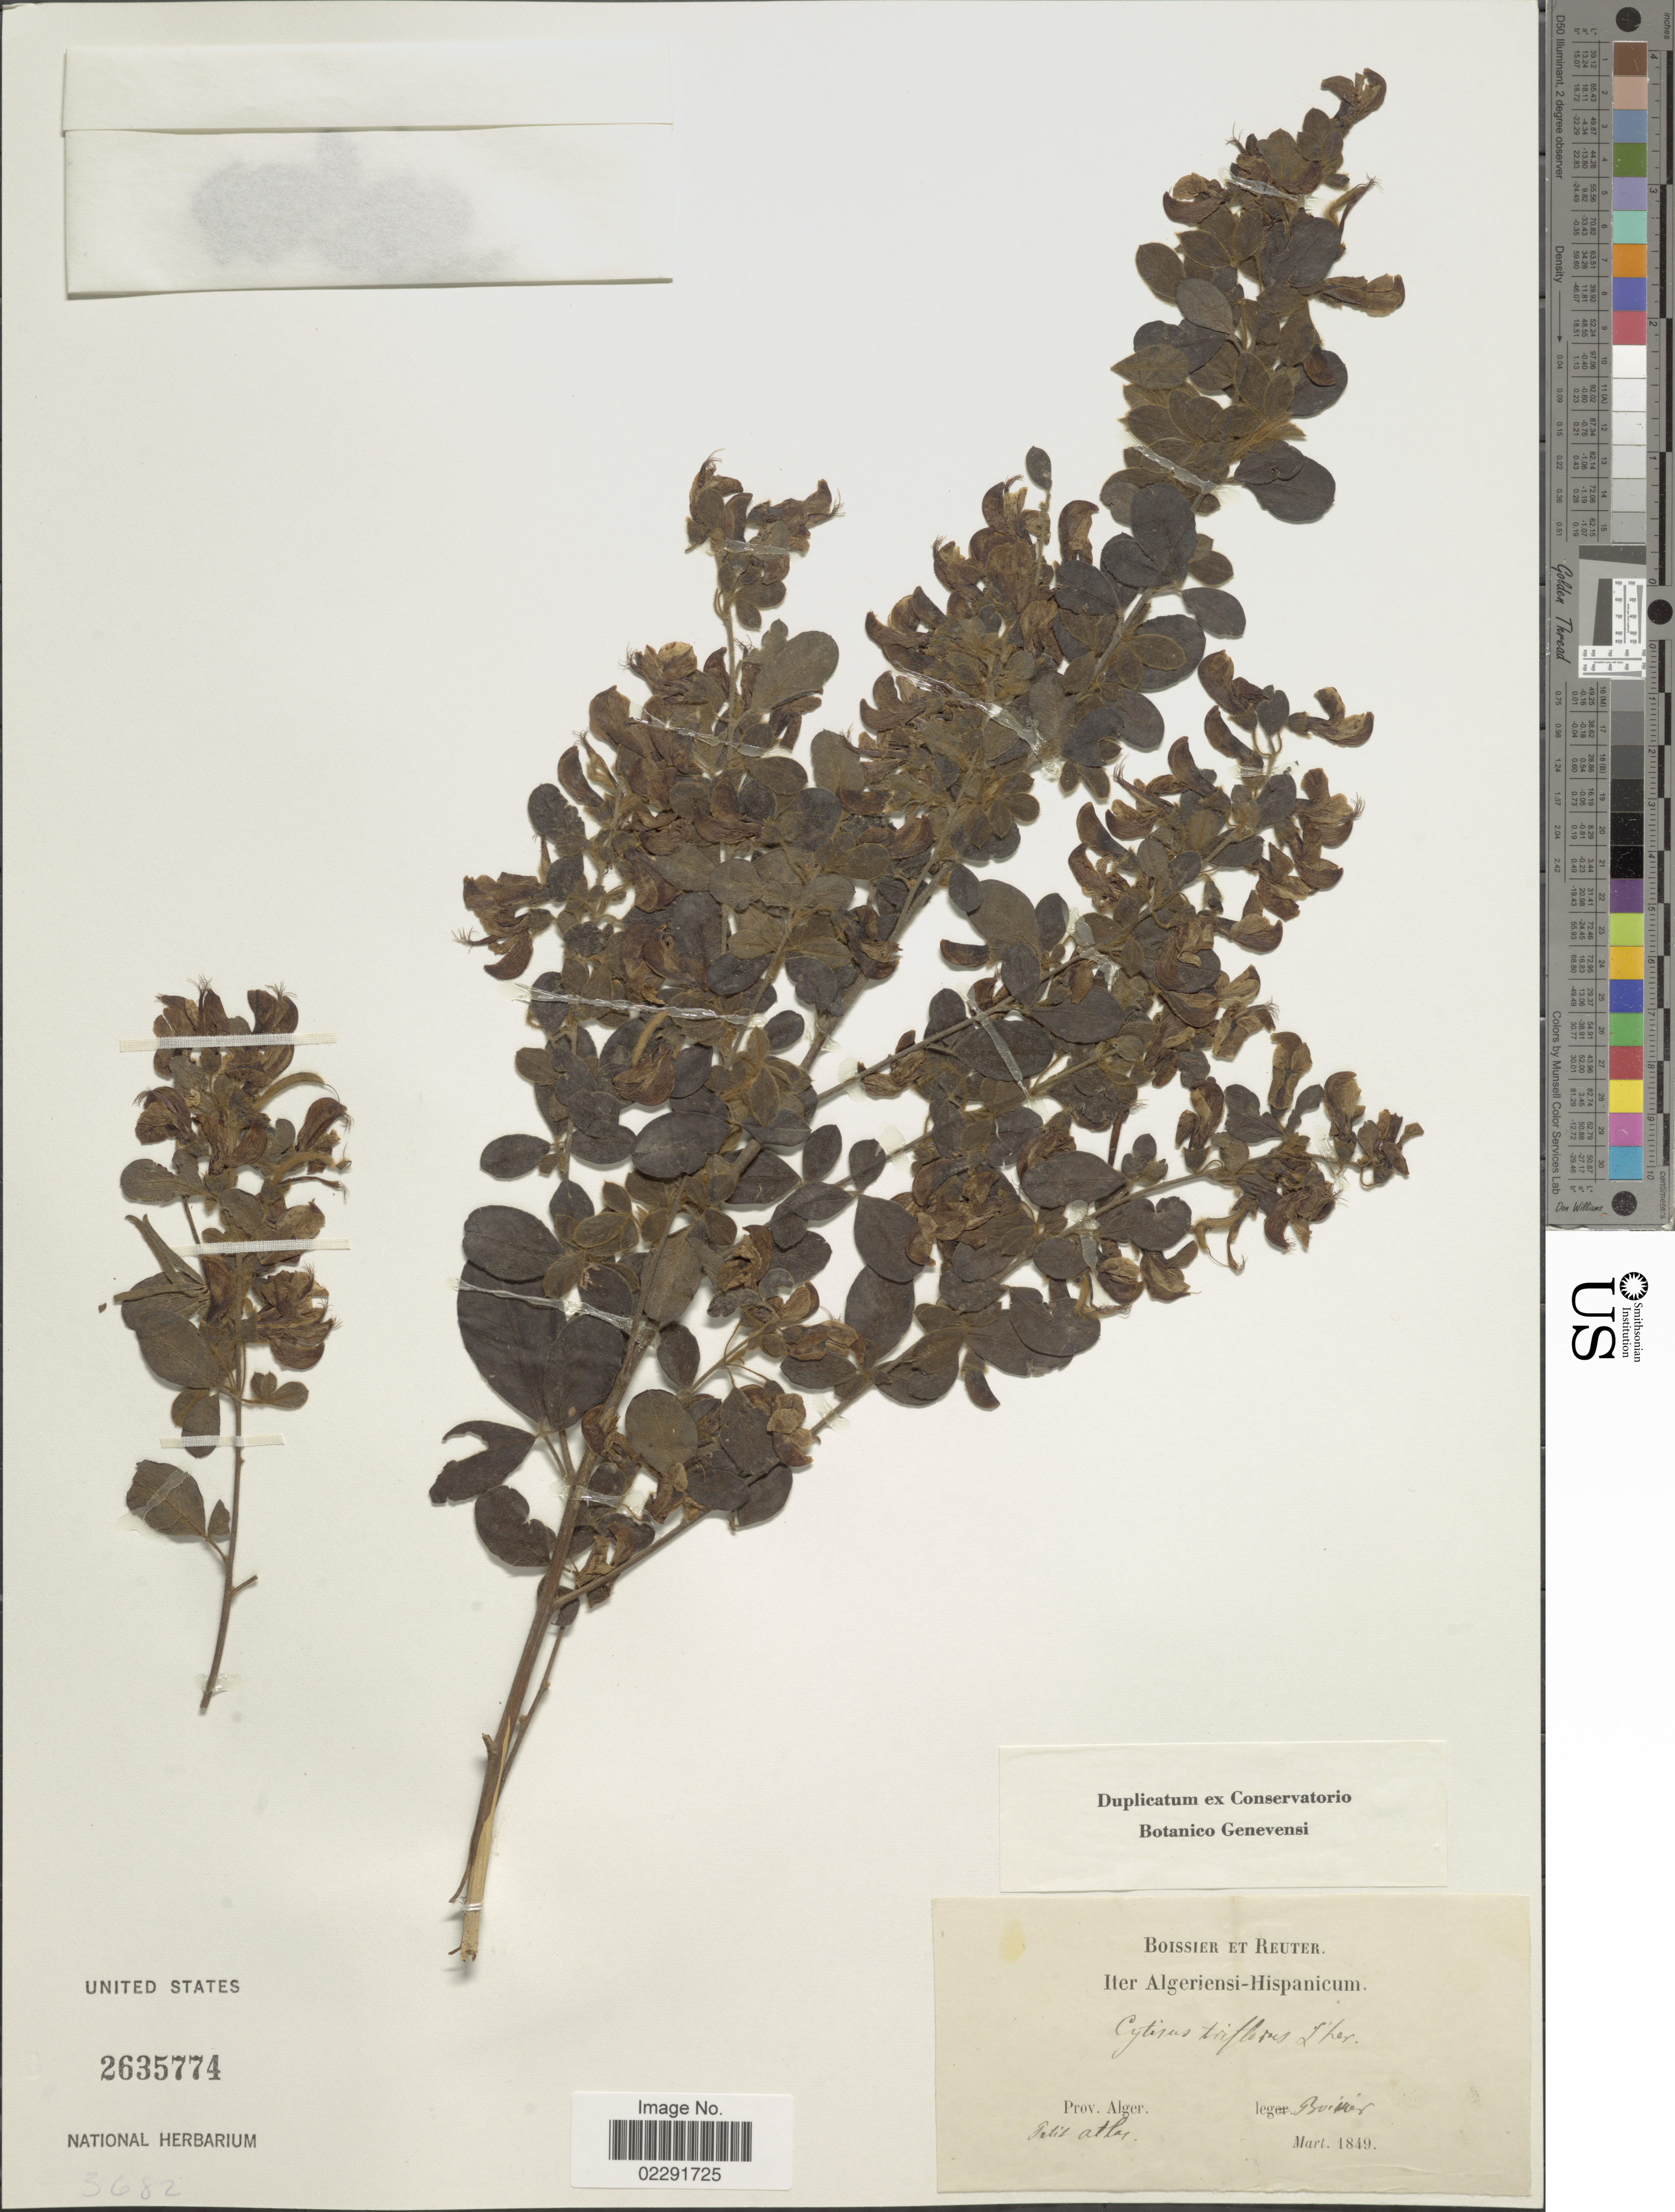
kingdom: Plantae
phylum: Tracheophyta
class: Magnoliopsida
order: Fabales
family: Fabaceae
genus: Cytisus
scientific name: Cytisus villosus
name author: Pourr.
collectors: -- Boissier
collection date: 1849-03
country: Algeria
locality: Petit Atlas.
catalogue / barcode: US 2635774